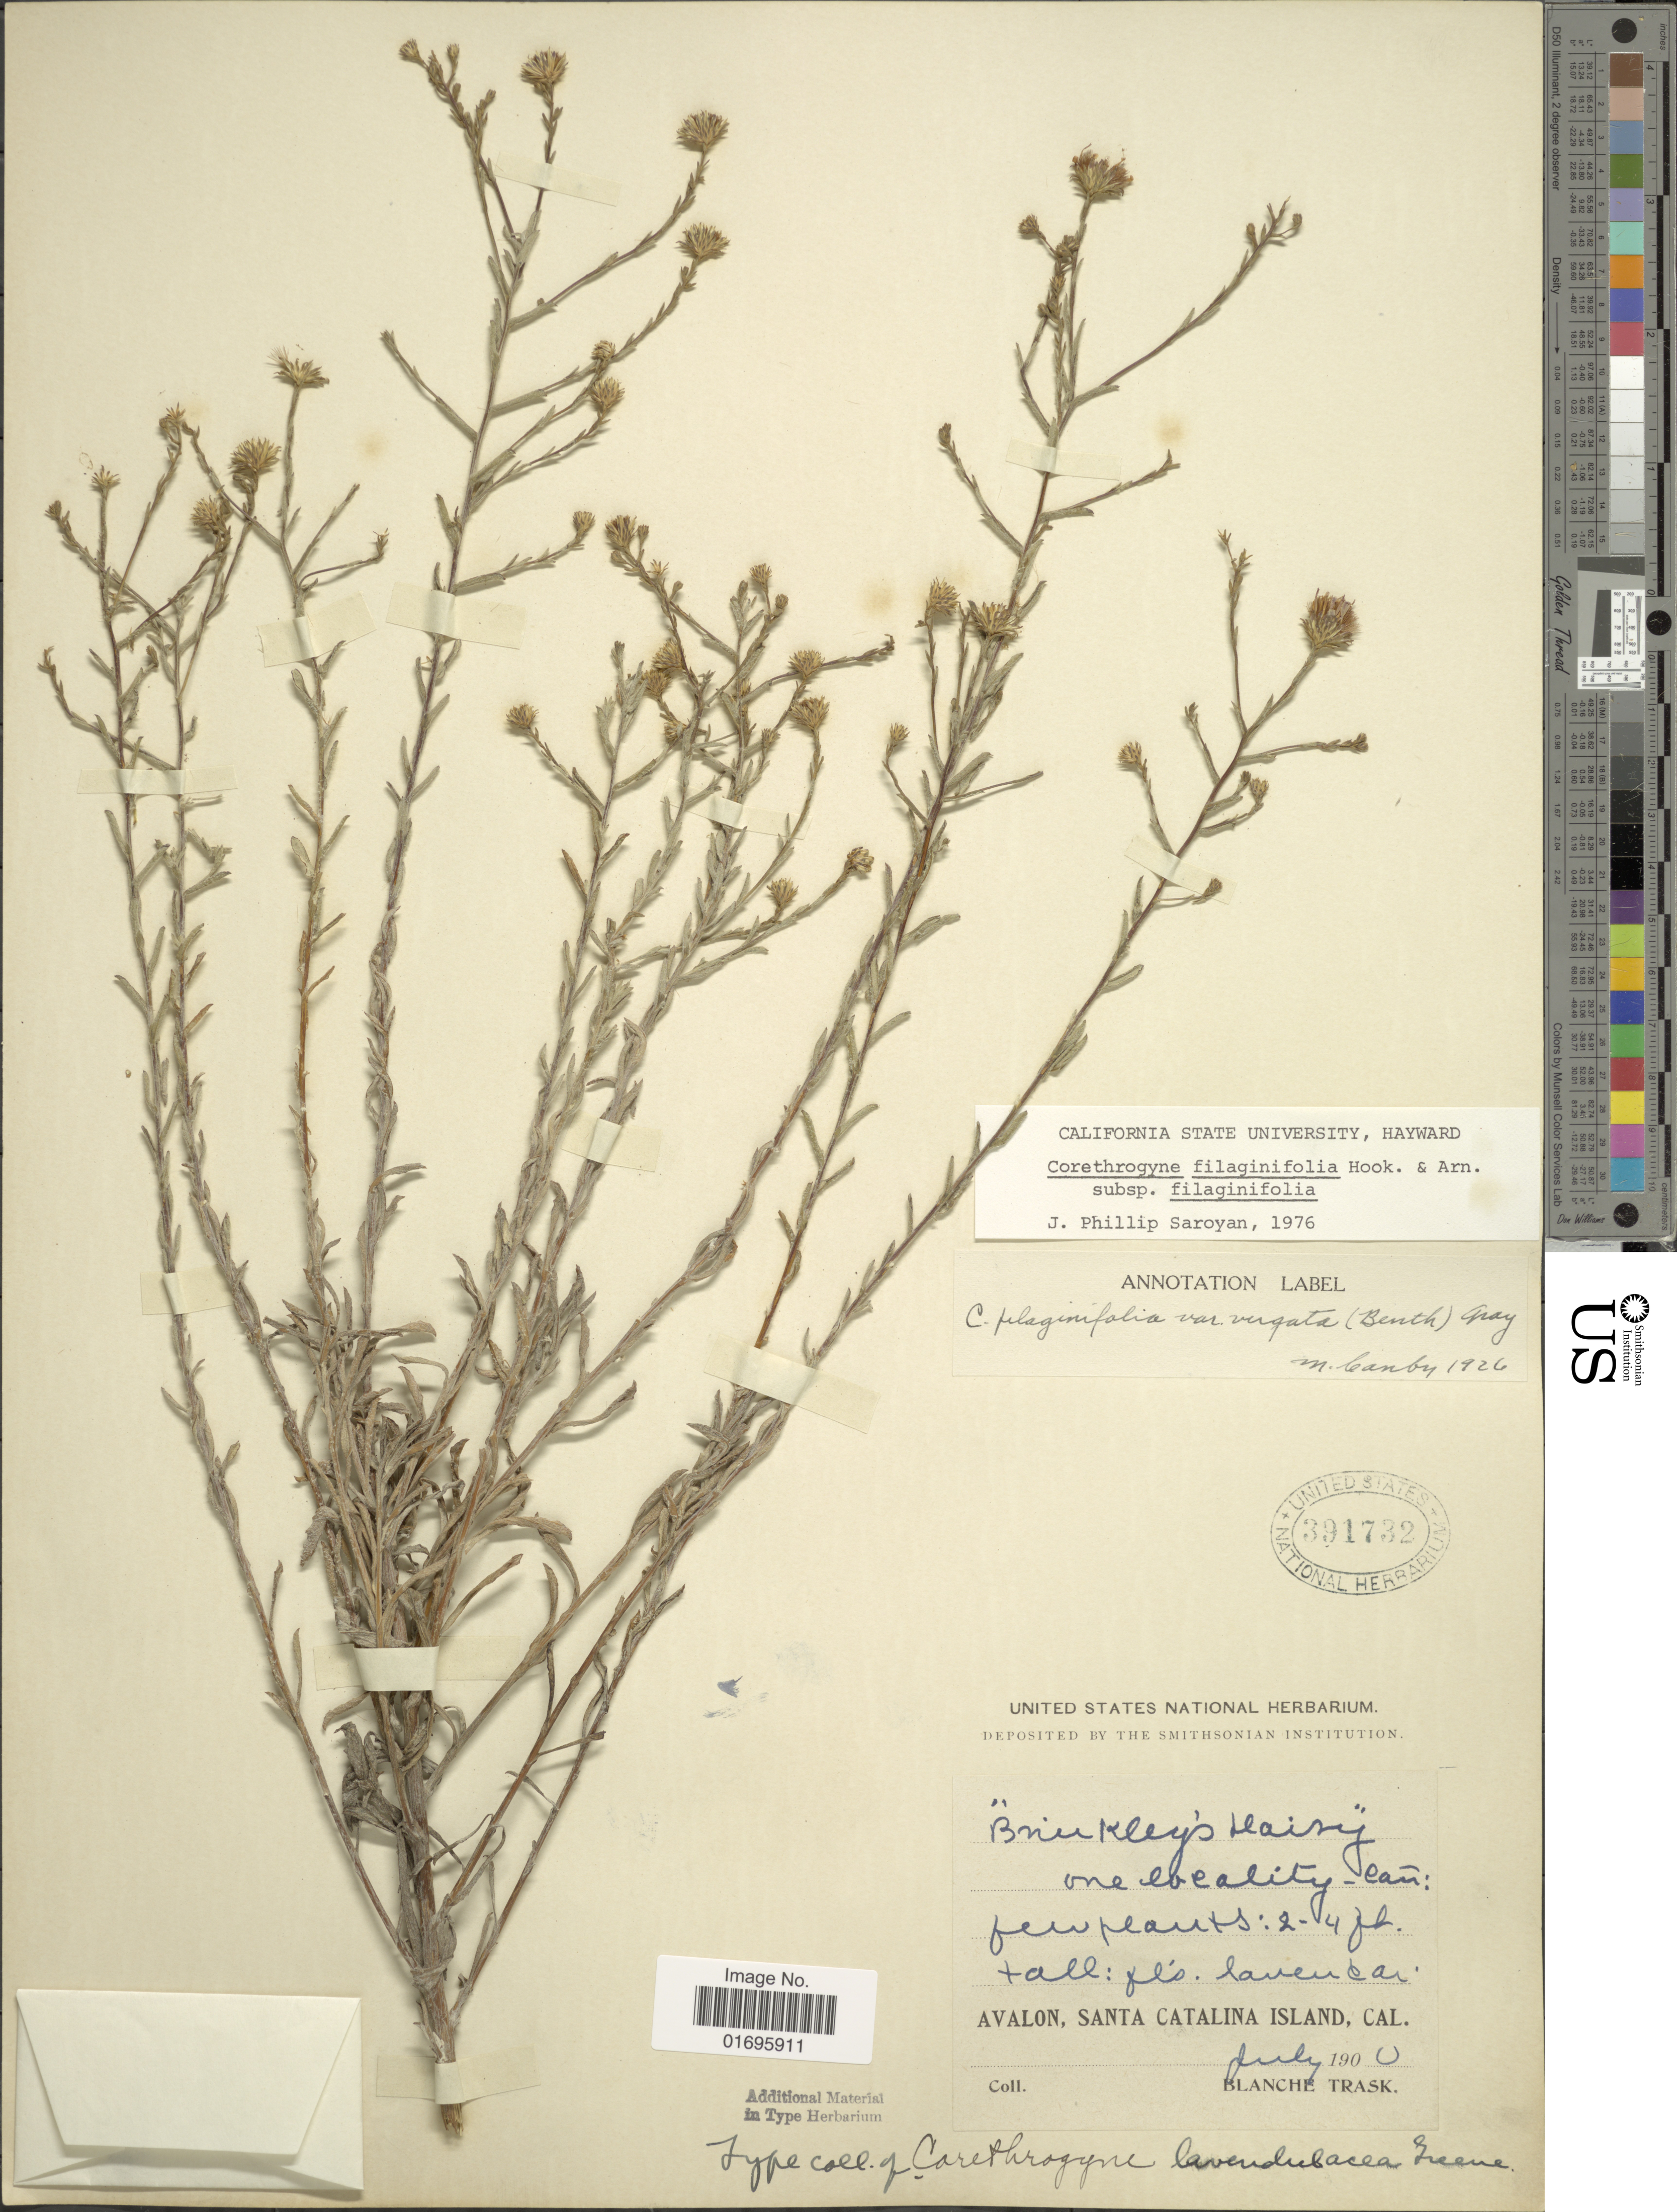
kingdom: Plantae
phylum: Tracheophyta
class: Magnoliopsida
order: Asterales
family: Asteraceae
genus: Corethrogyne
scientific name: Corethrogyne filaginifolia var. filaginifolia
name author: (Hook.) Nutt.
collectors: B. Trask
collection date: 1900-07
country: United States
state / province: California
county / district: Los Angeles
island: Santa Catalina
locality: Avalon, Santa Catalina Island, Cal.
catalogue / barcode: US 391732